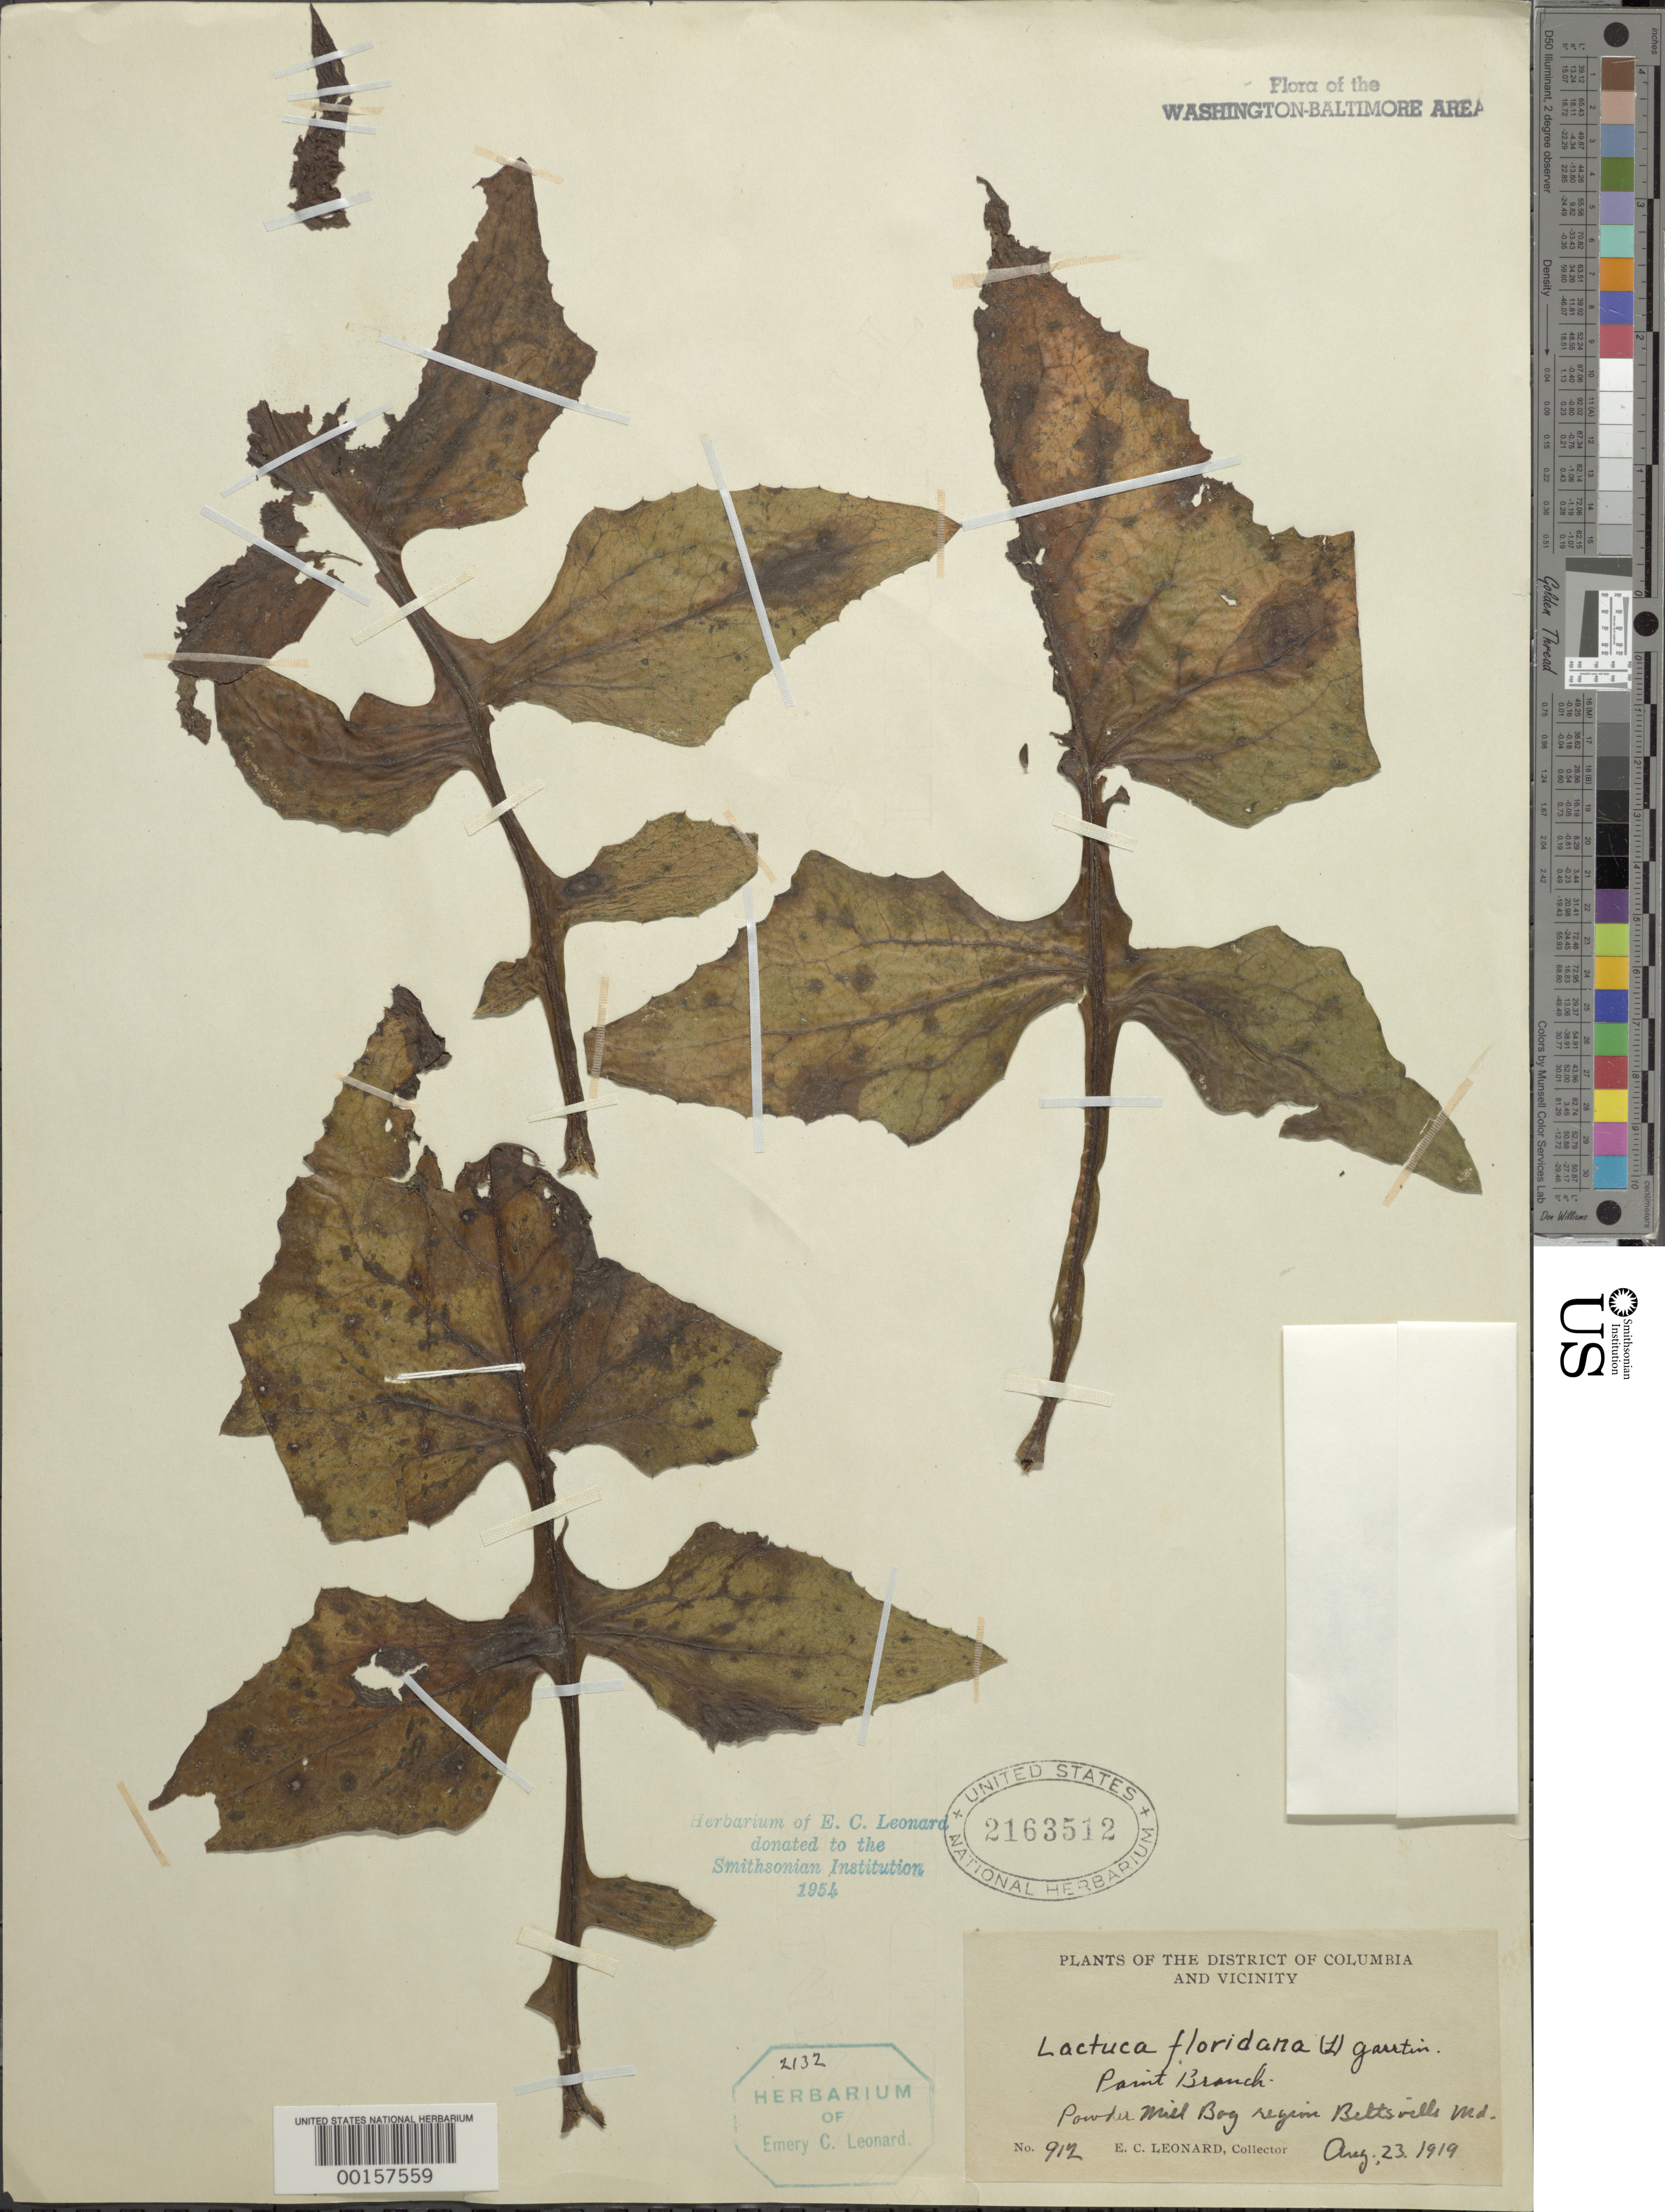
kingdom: Plantae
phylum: Tracheophyta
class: Magnoliopsida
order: Asterales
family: Asteraceae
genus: Lactuca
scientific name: Lactuca floridana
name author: (L.) Gaertn.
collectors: E. C. Leonard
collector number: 912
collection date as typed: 23 Aug 1919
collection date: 1919-08-23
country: United States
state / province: Maryland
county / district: Prince George's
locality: Powdermill Bog, Beltsville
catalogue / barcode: US 2163512